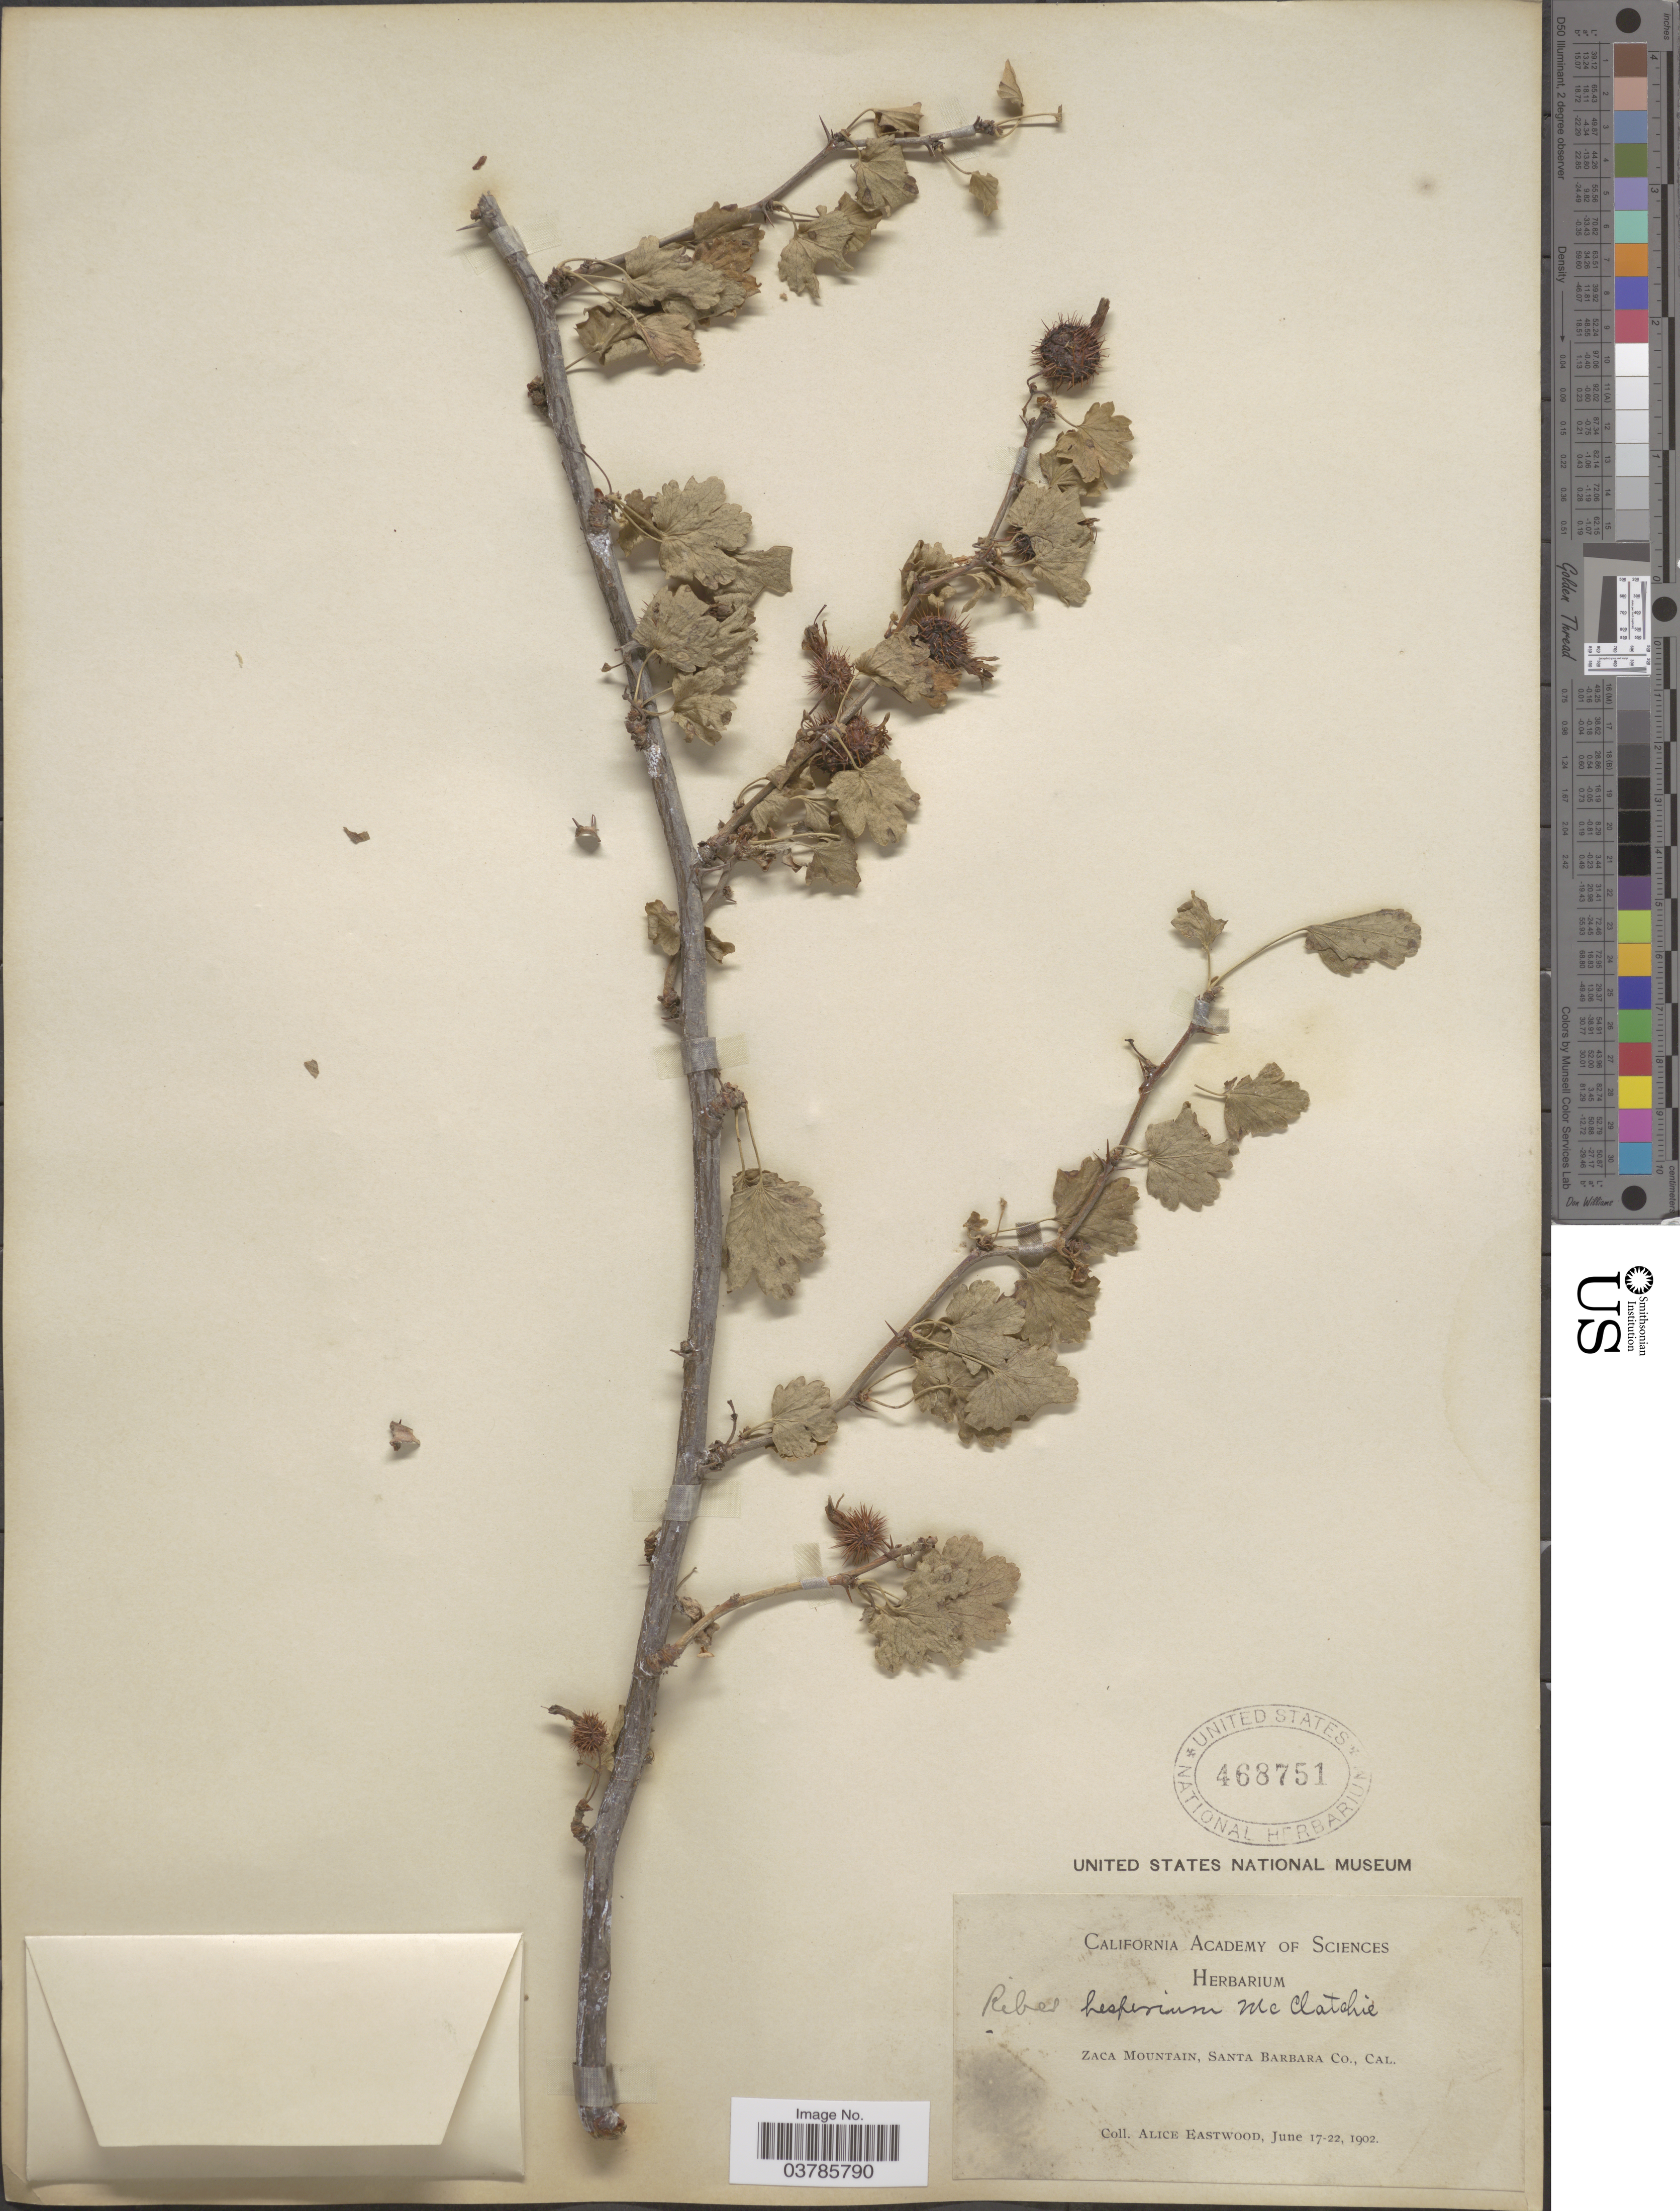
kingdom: Plantae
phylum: Tracheophyta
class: Magnoliopsida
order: Saxifragales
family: Grossulariaceae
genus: Ribes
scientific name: Ribes californicum var. hesperium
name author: (McClatchie) Jeps.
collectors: A. Eastwood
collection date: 1902-06-17/1902-06-22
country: United States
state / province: California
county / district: Santa Barbara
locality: Zaca Mountain, Santa Barbara Co.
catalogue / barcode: US 468751